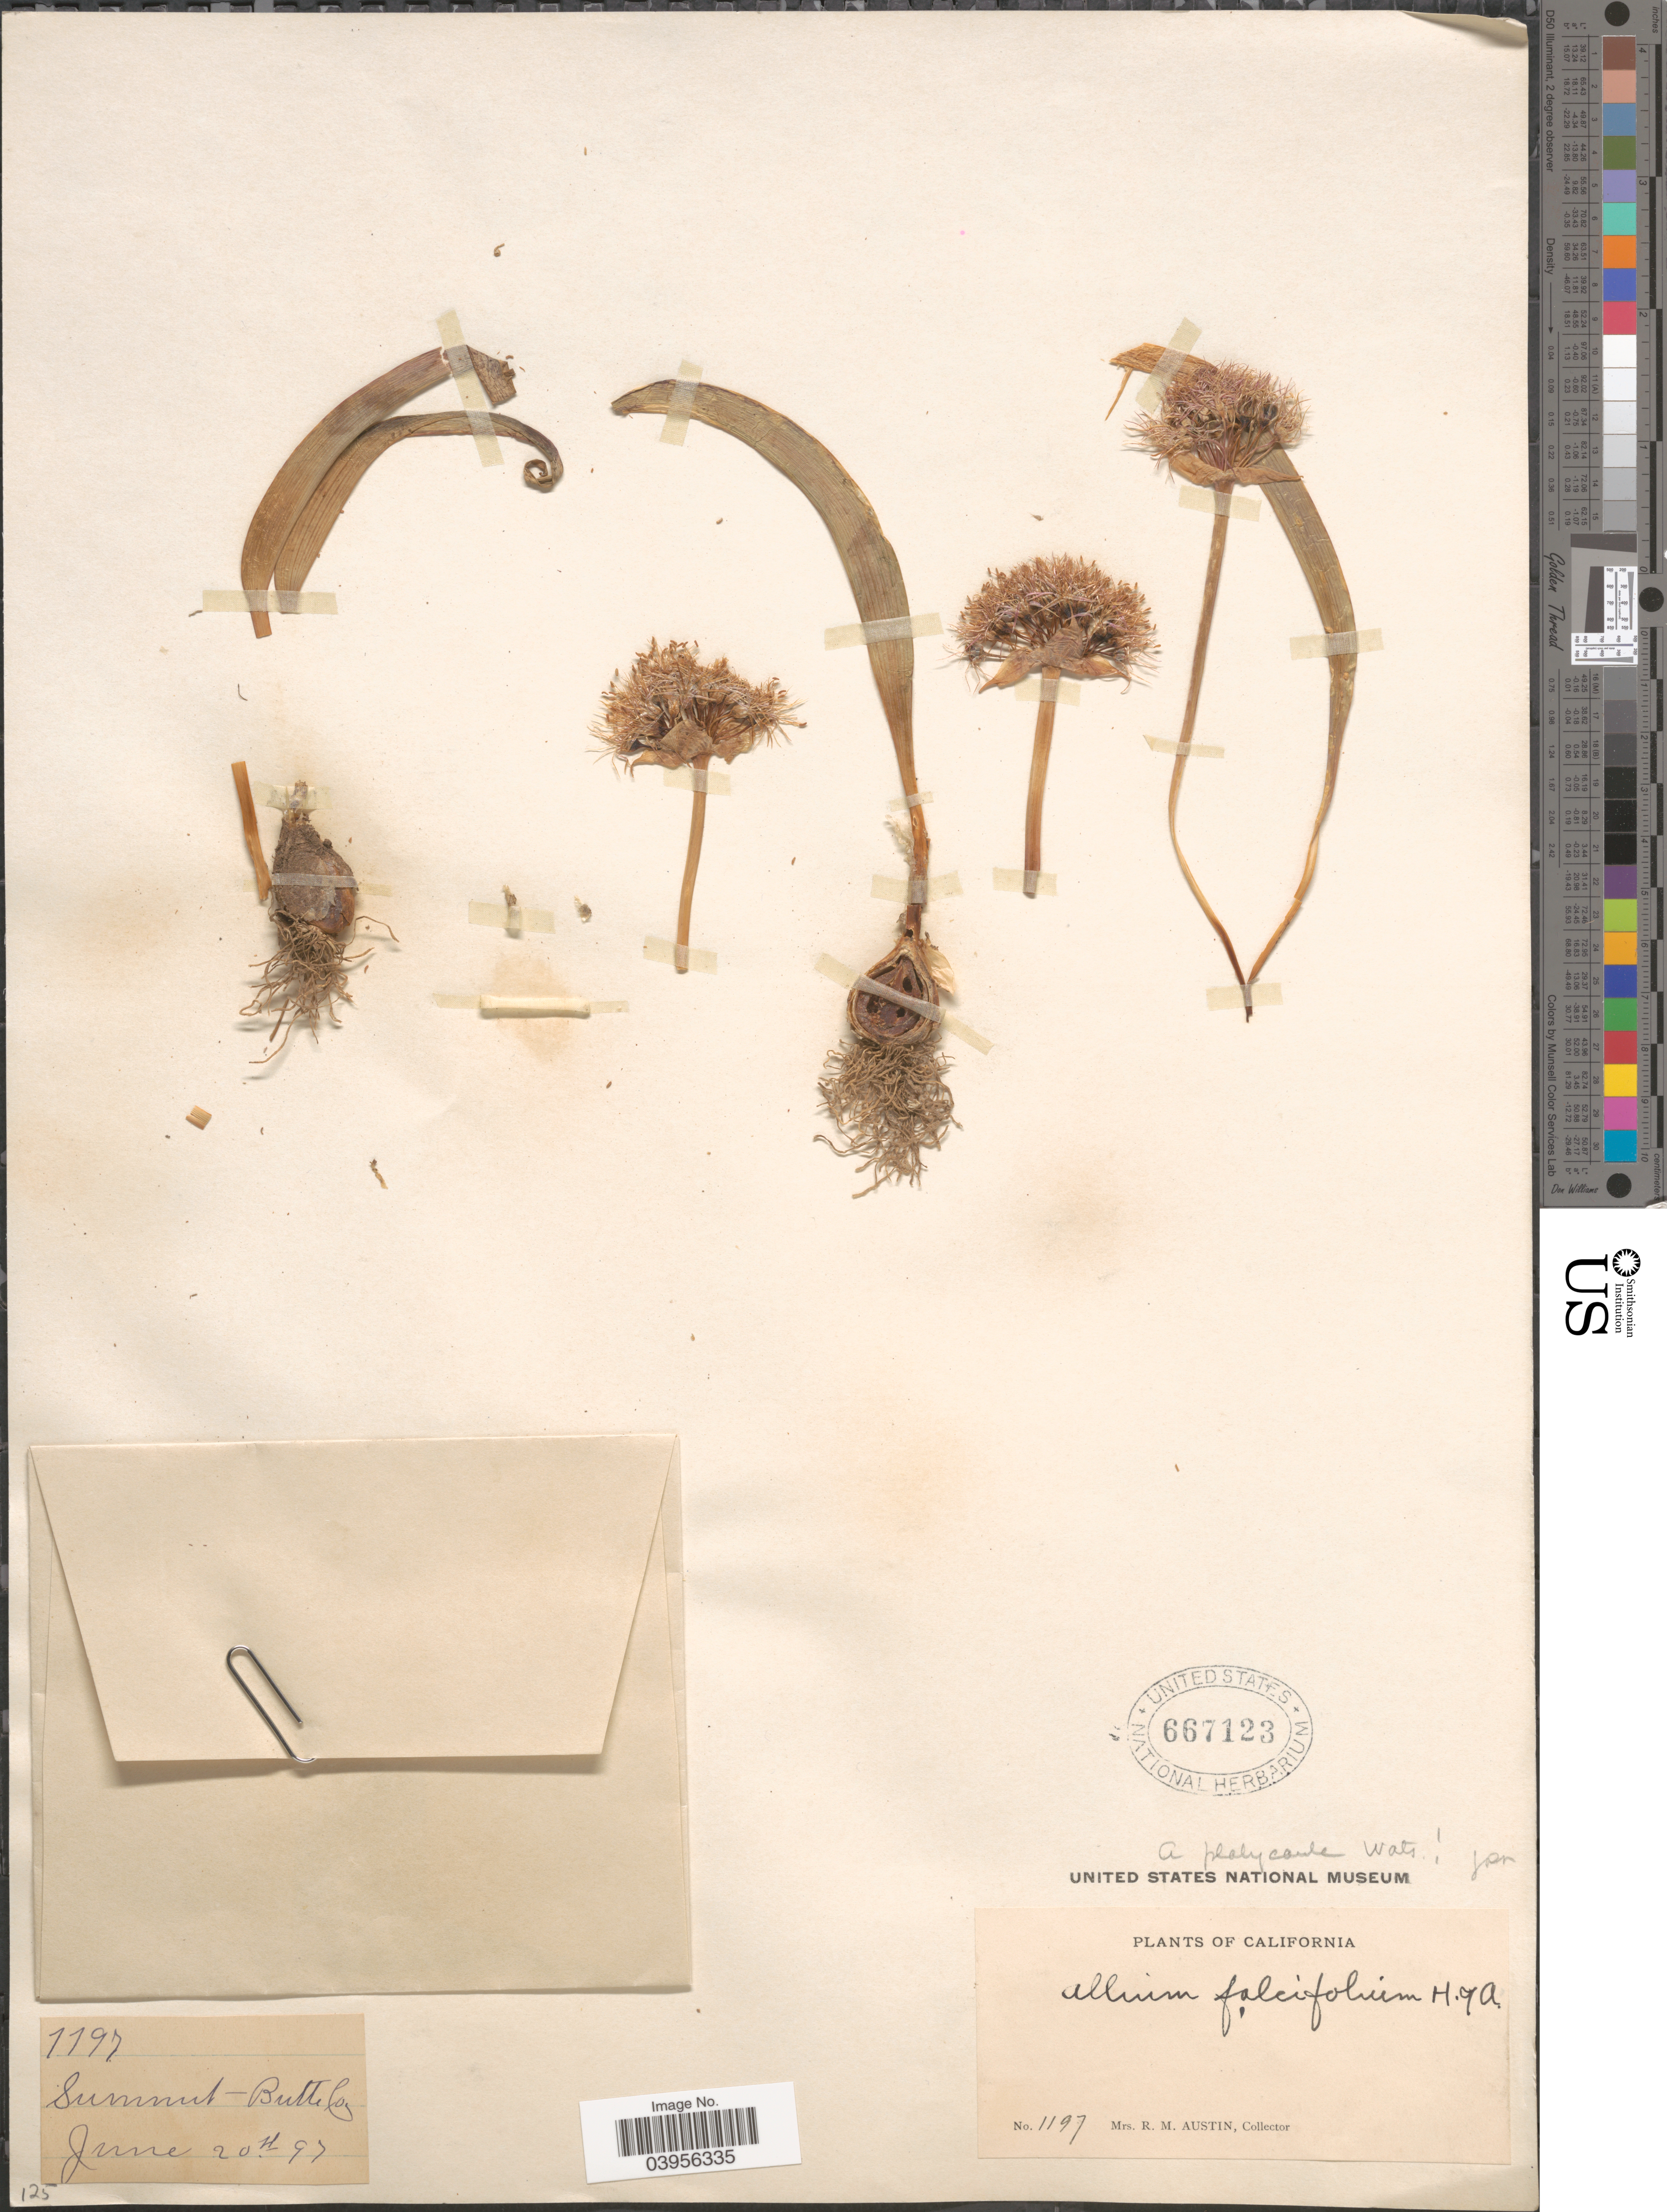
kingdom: Plantae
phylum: Tracheophyta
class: Liliopsida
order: Asparagales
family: Amaryllidaceae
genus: Allium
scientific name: Allium platycaule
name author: S. Watson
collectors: R. Austin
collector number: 1197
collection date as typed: Transcribed d/m/y: 20/6/97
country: United States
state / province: California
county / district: Butte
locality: Summit - Butte Co.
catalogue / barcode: US 667123